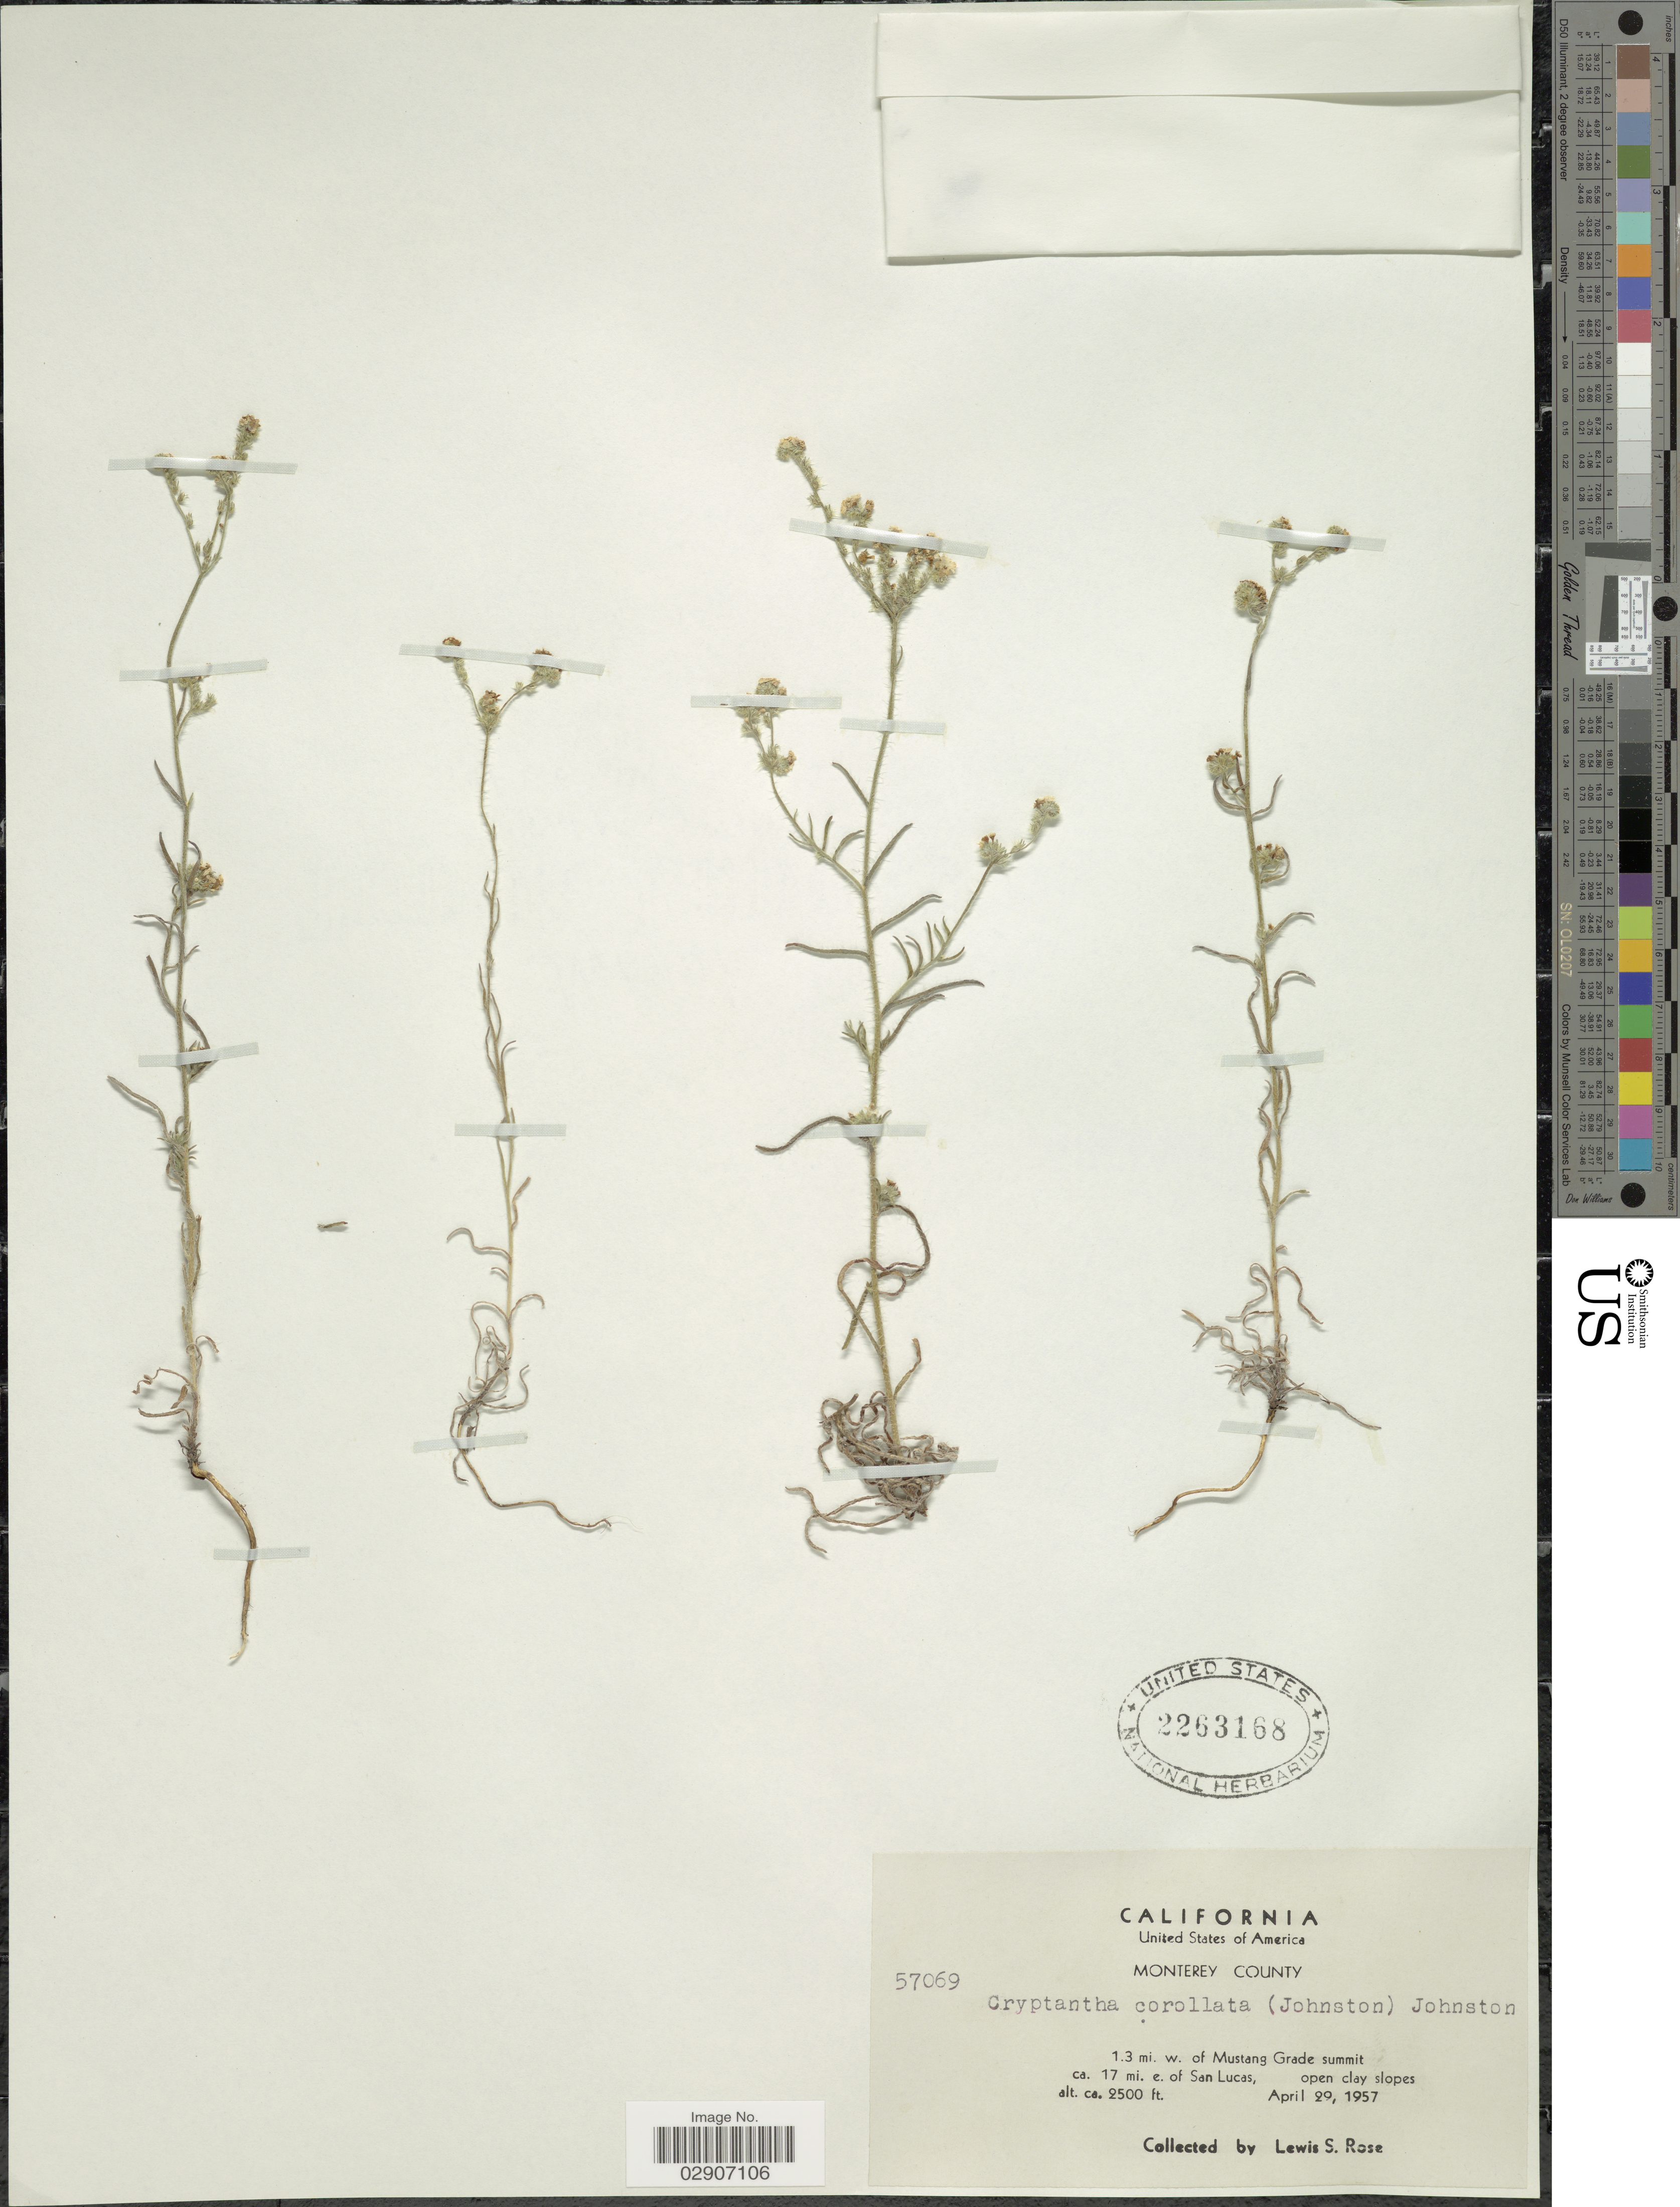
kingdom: Plantae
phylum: Tracheophyta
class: Magnoliopsida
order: Boraginales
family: Boraginaceae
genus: Cryptantha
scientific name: Cryptantha corollata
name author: (I.M. Johnst.) I.M. Johnst.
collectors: L. S. Rose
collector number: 57069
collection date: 1957-04-29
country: United States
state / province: California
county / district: Monterey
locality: Montery County. 1.3 mi. W. of Mustang Grade summit ca. 17 mi. e. of San Lucas, open clay slopes.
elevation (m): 762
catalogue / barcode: US 2263168